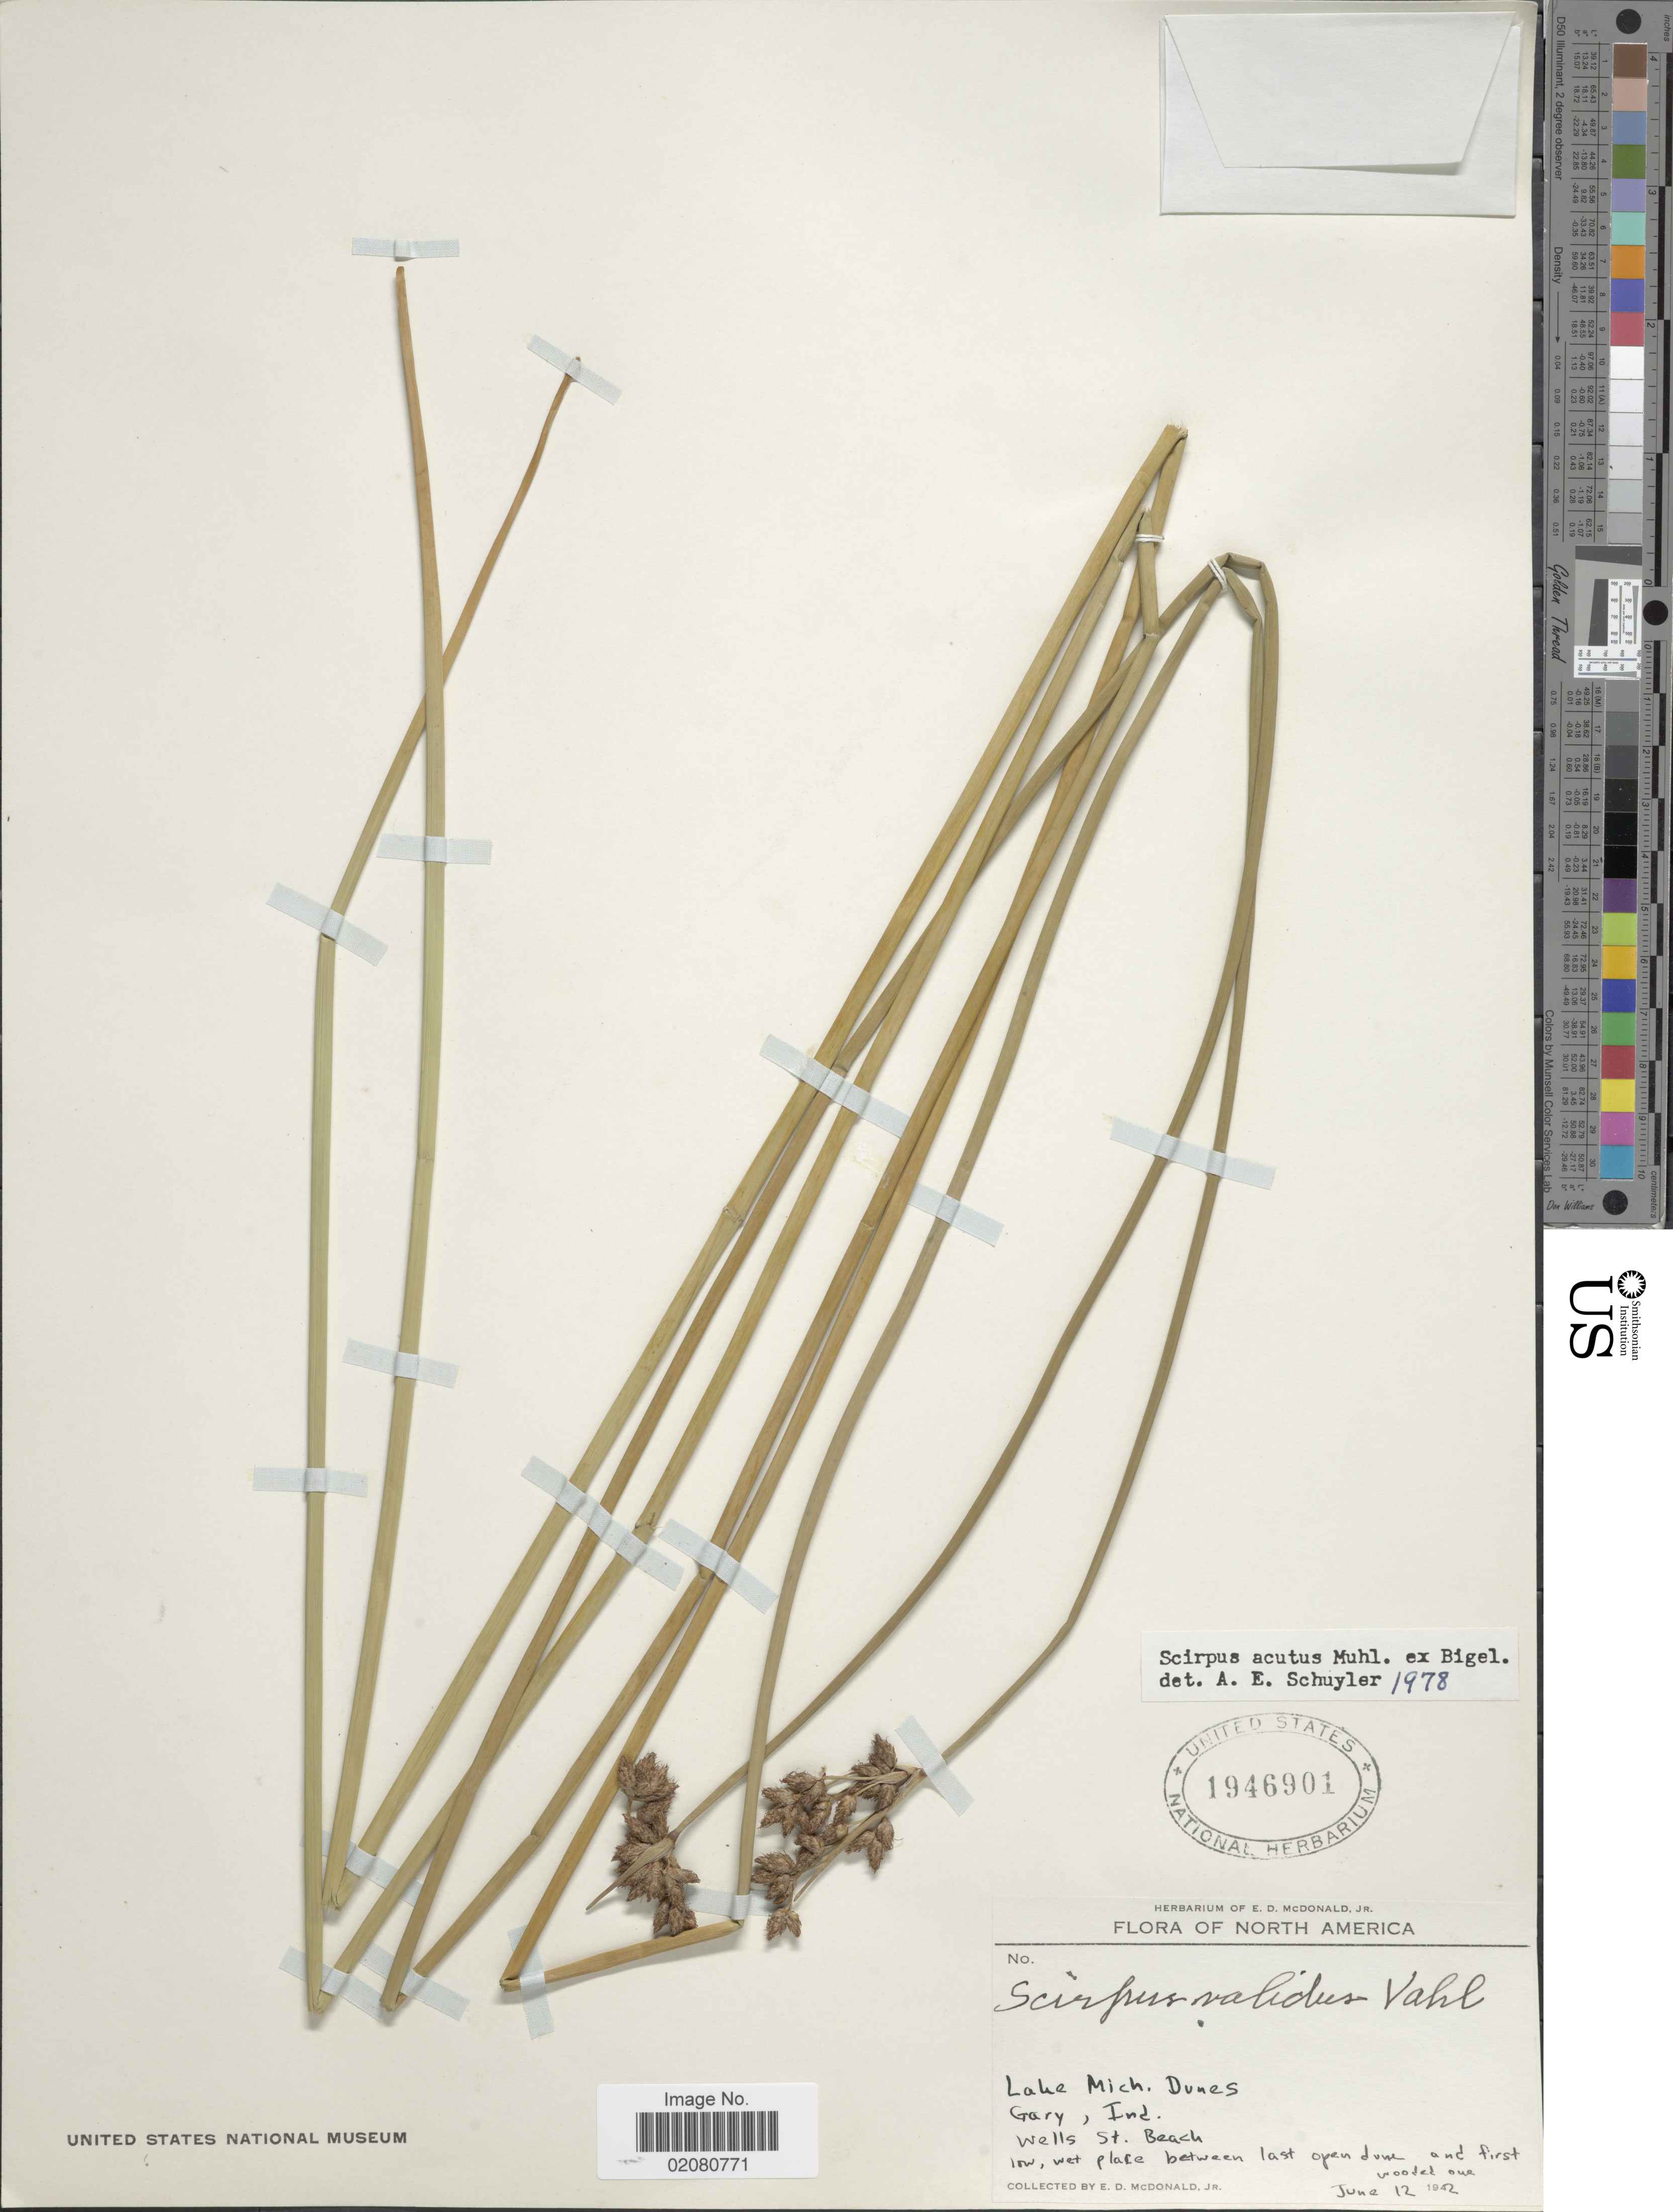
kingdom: Plantae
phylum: Tracheophyta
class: Liliopsida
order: Poales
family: Cyperaceae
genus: Schoenoplectus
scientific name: Schoenoplectus acutus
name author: (Muhl. ex Bigelow) Á. Löve & D. Löve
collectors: E. D. McDonald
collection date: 1942-06-12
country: United States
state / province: Indiana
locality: Lake Mich. Dunes. Gary, Ind. Wells St. Beach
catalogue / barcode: US 1946901